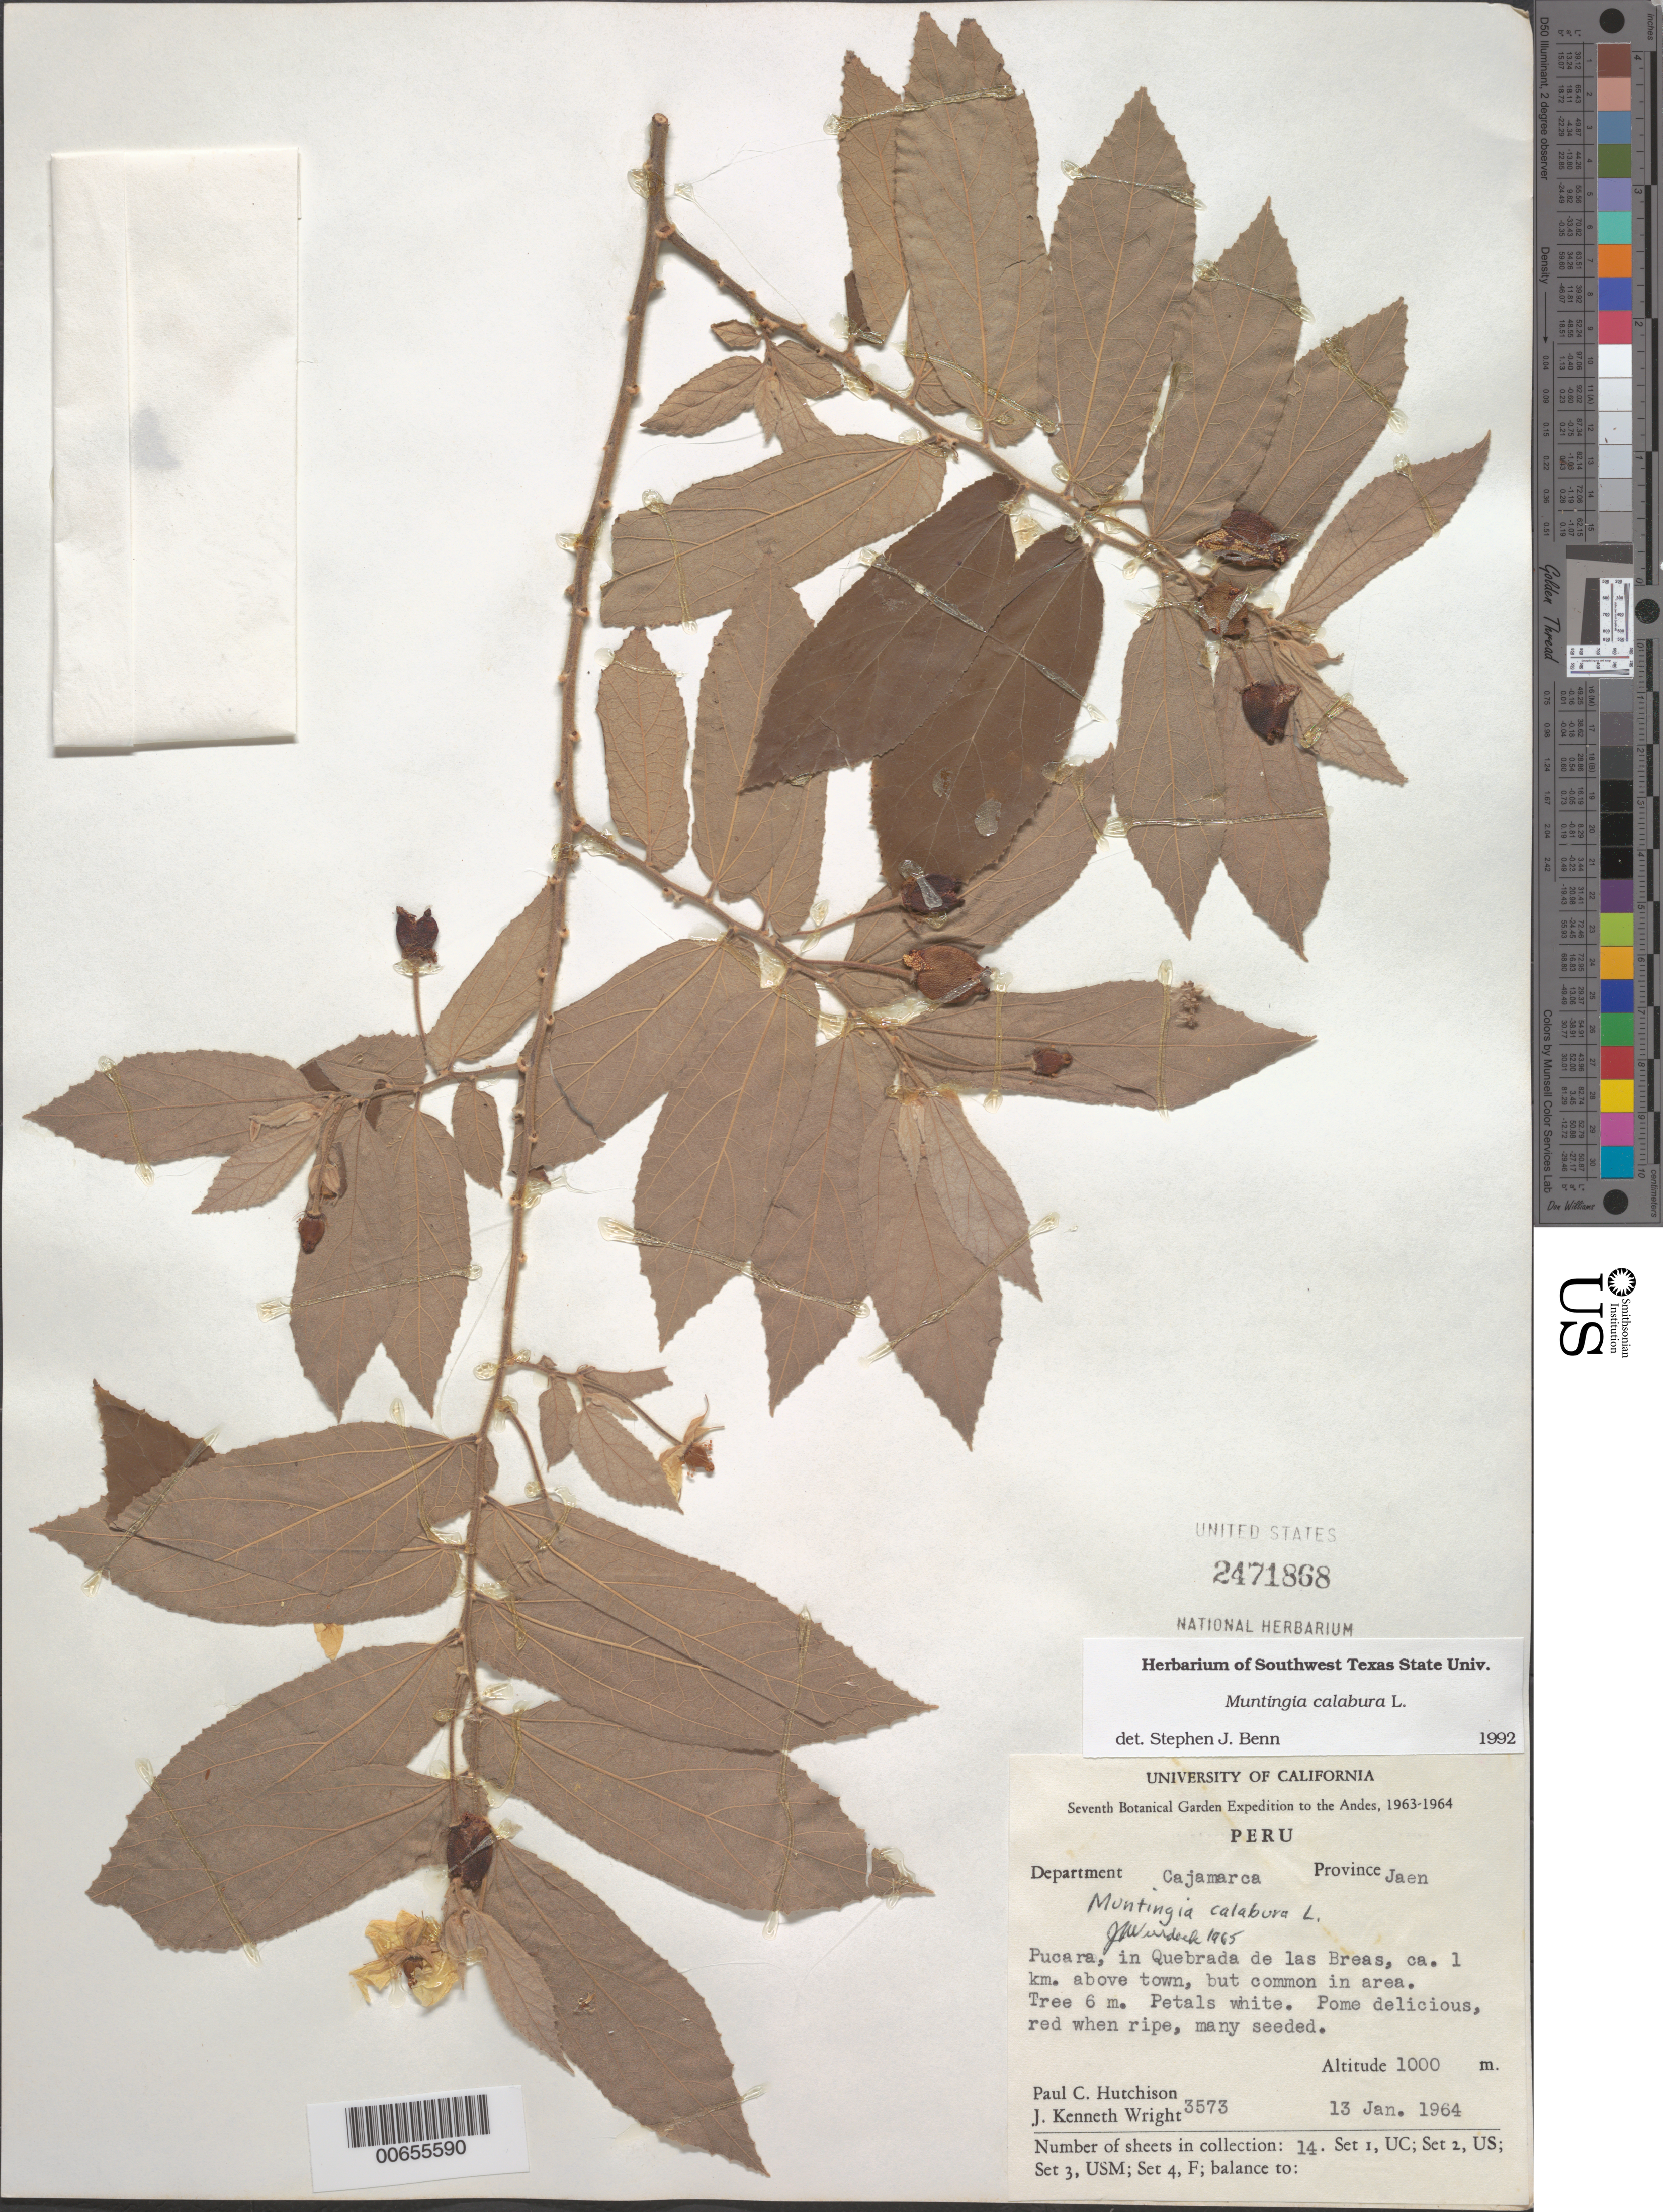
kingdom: Plantae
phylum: Tracheophyta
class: Magnoliopsida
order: Malvales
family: Muntingiaceae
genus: Muntingia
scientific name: Muntingia calabura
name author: L.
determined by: Benn, S. J.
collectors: P. C. Hutchison & J. K. Wright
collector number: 3573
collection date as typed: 13 Jan 1964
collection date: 1964-01-13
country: Peru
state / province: Cajamarca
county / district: Jaén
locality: Pucará, in Quebrada de las Breas, ca. 1 km above town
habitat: Common in area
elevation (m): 1000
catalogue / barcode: US 2471868